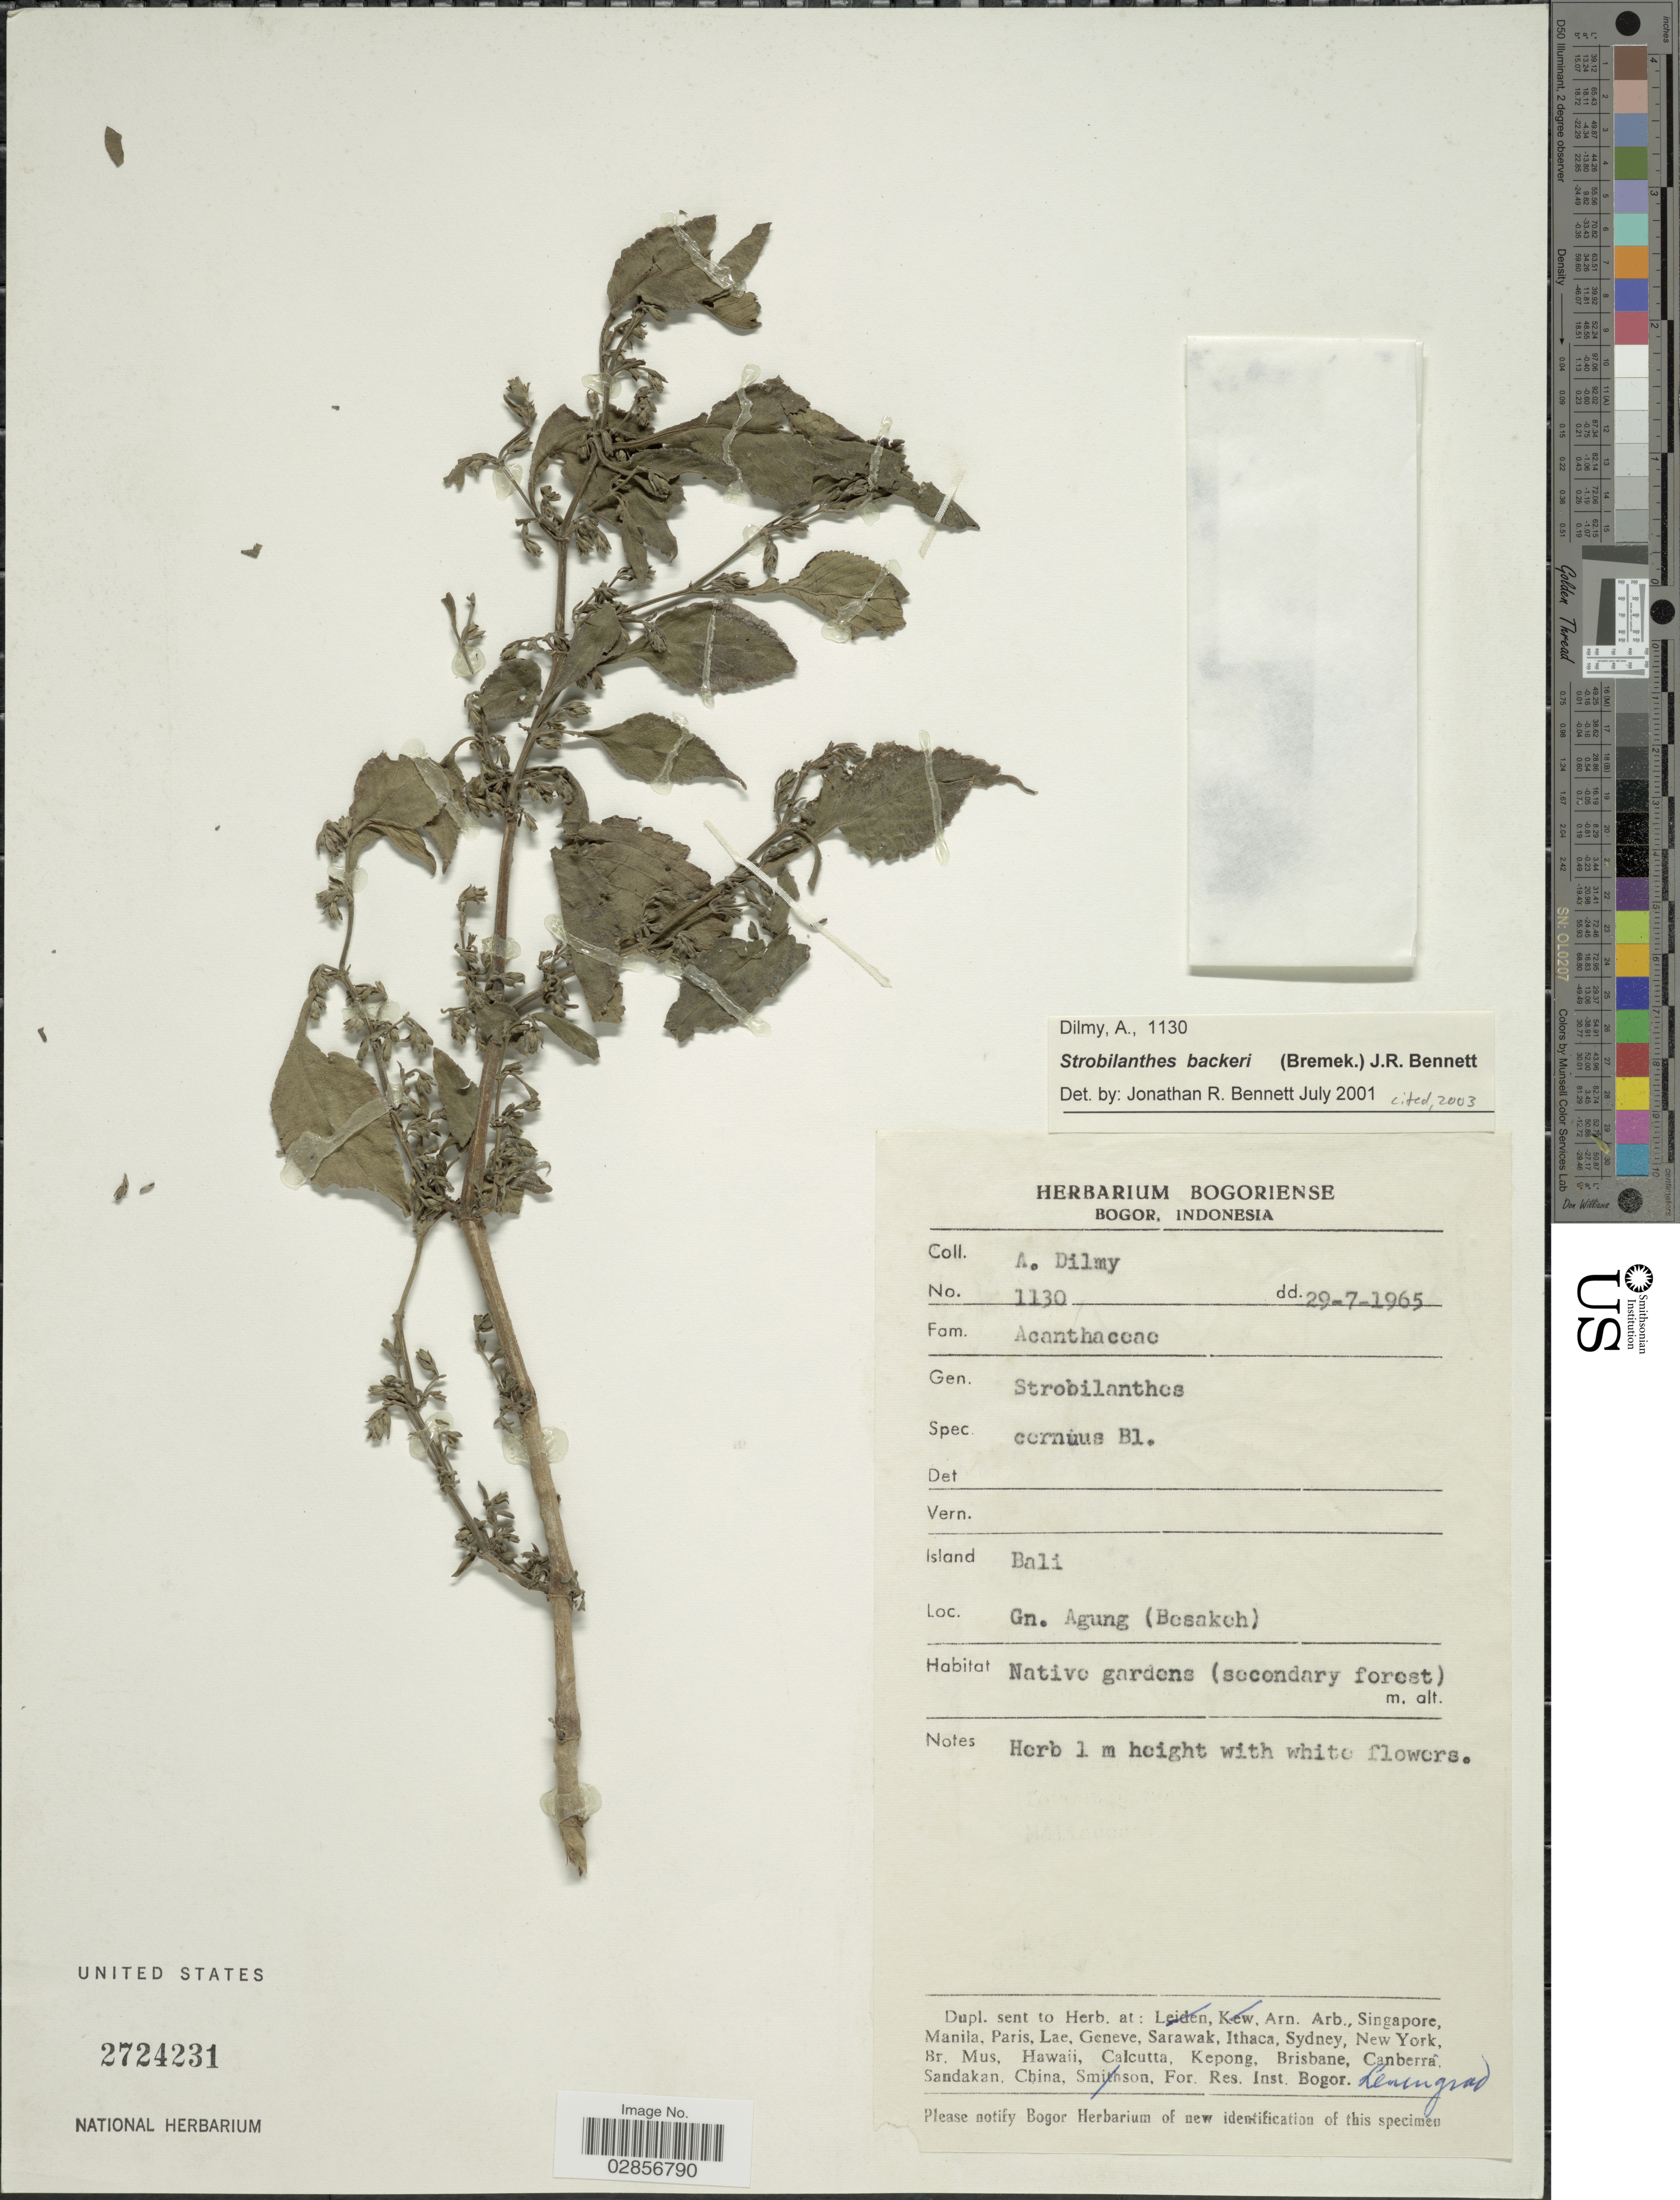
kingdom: Plantae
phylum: Tracheophyta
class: Magnoliopsida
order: Lamiales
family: Acanthaceae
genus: Strobilanthes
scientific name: Strobilanthes backeri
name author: (Bremek.) J.R.Benn.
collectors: A. Dilmy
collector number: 1130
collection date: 1965-07-29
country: Indonesia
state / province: Nusa Tenggara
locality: Island Bali. Gn. Agung (Bosakoh).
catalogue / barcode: US 2724231